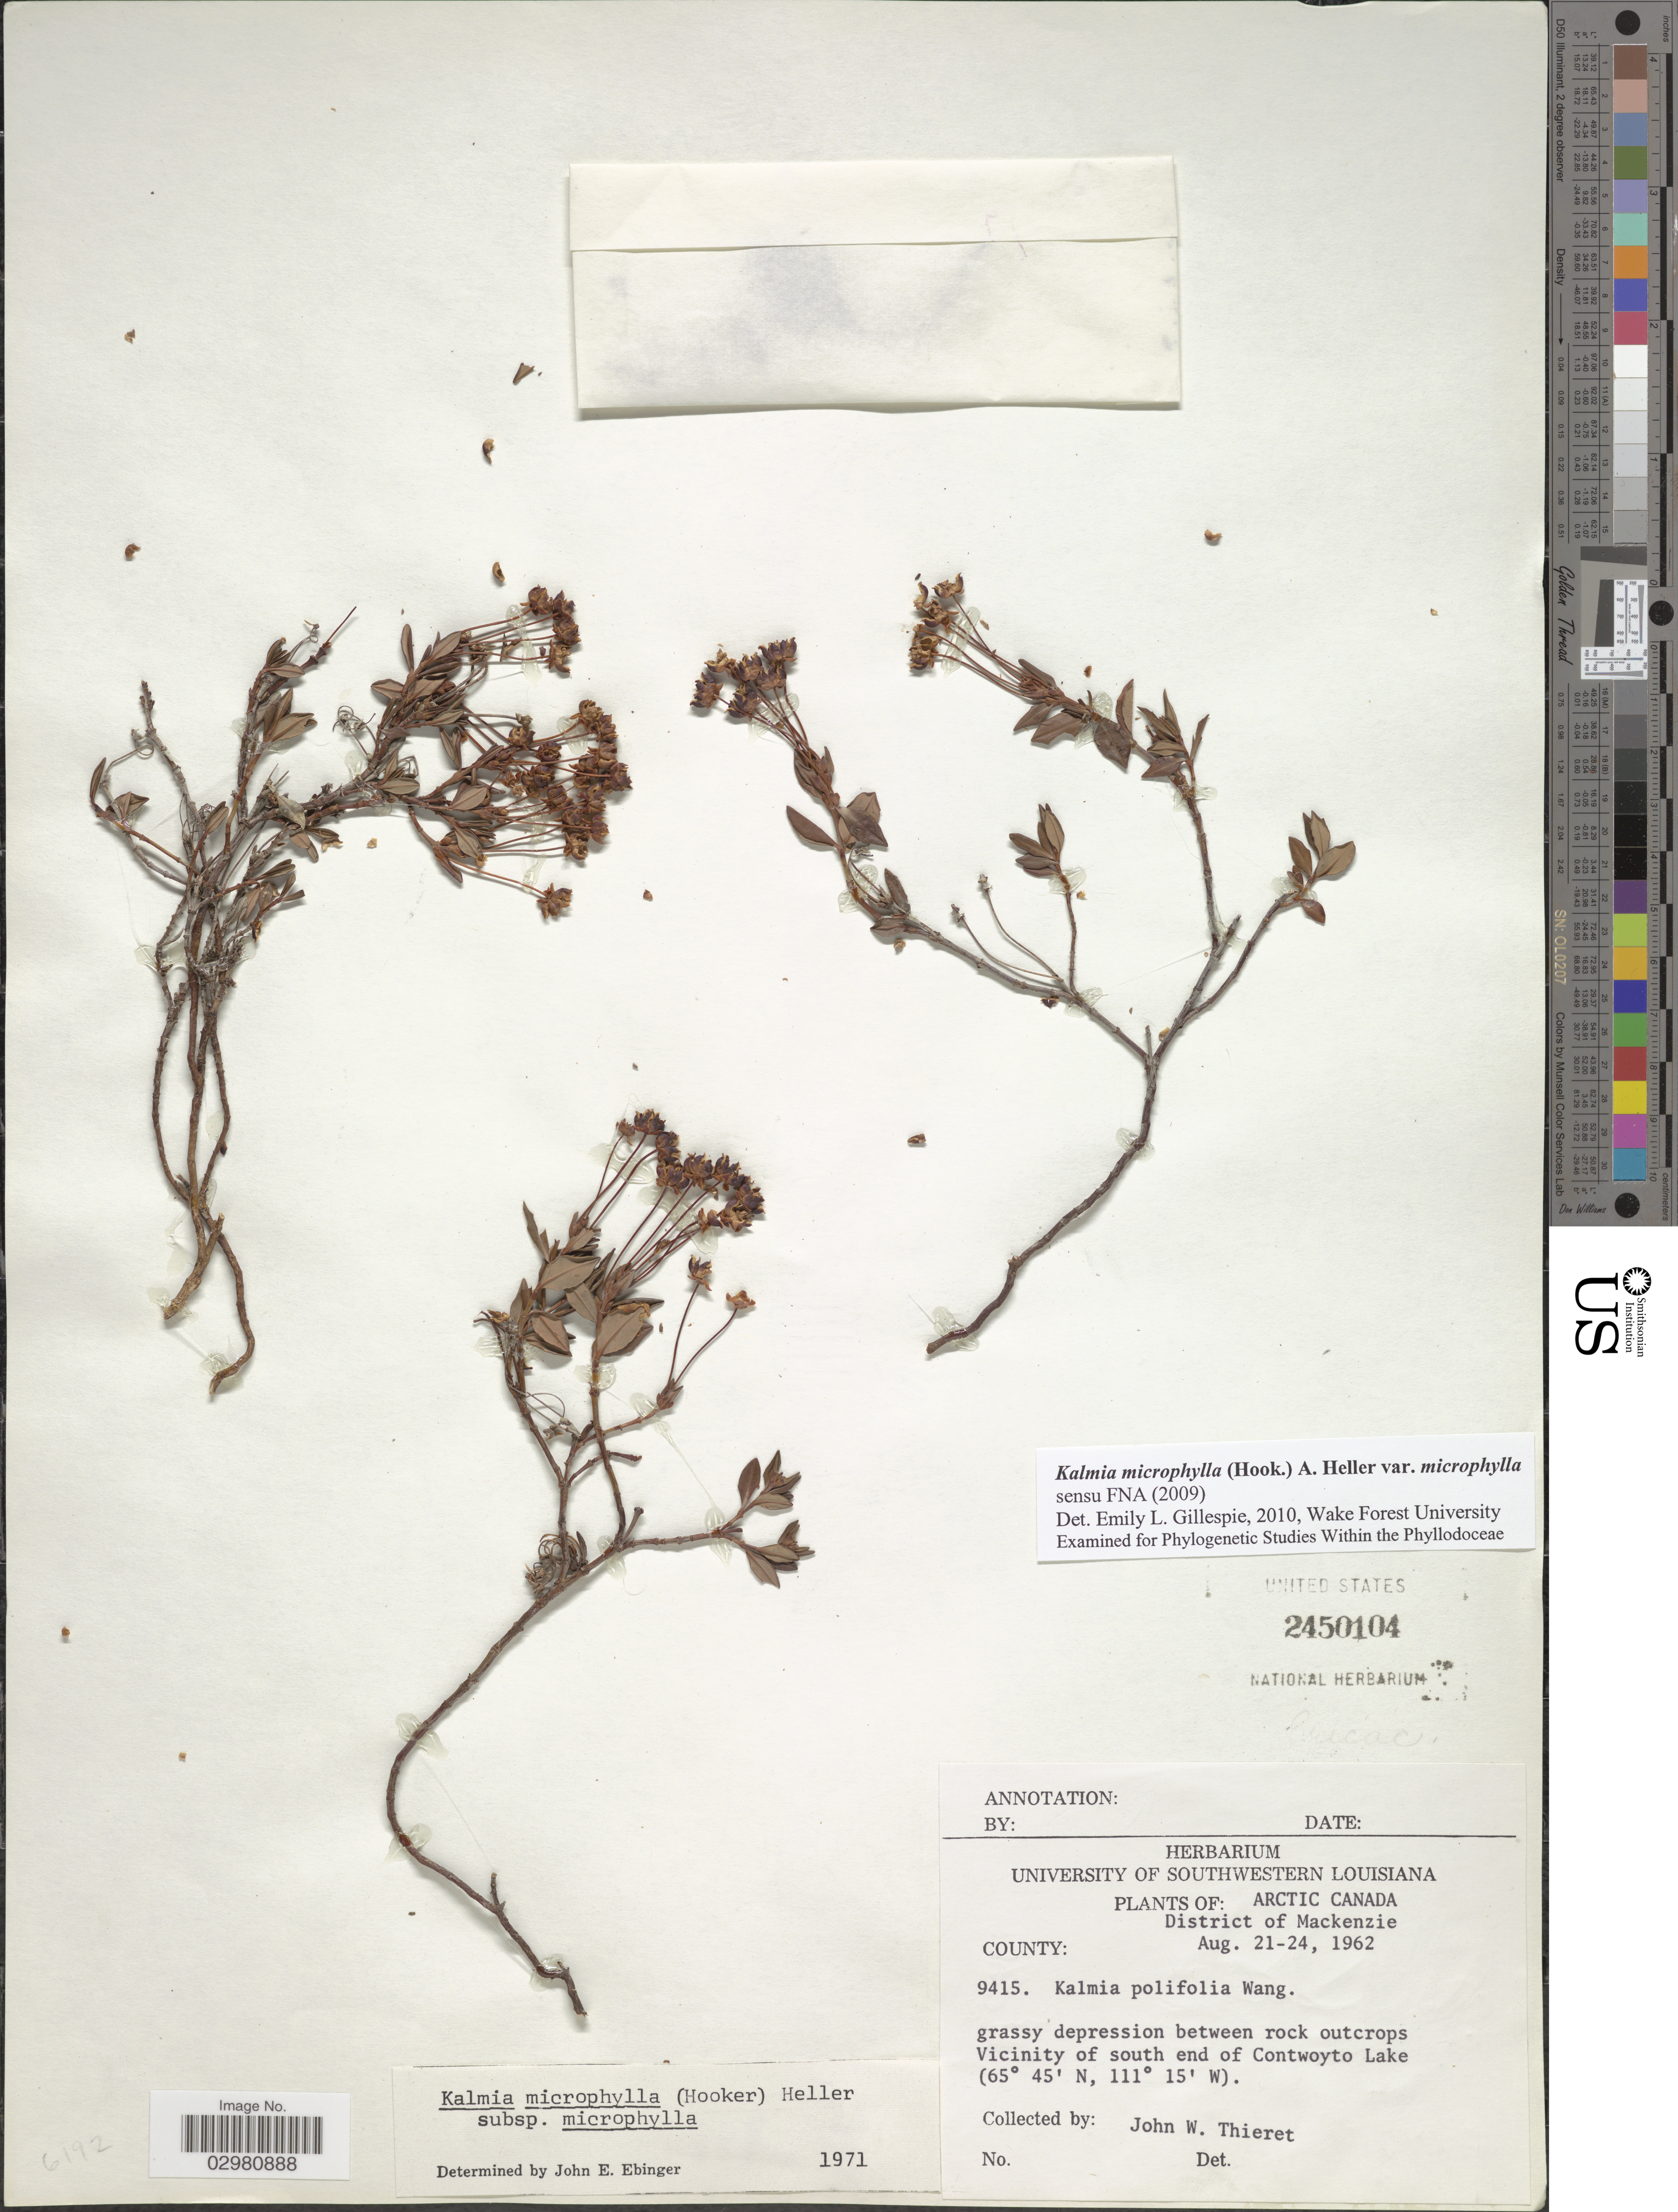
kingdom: Plantae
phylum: Tracheophyta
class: Magnoliopsida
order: Ericales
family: Ericaceae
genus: Kalmia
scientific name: Kalmia microphylla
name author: (Hook.) A. Heller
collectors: J. W. Thieret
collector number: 9415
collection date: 1962-08-21/1962-08-24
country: Canada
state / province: Nunavut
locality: Arctic Canada. District of Mackenzie. Vicinity of south end of Contwoyto Lake.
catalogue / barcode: US 2450104